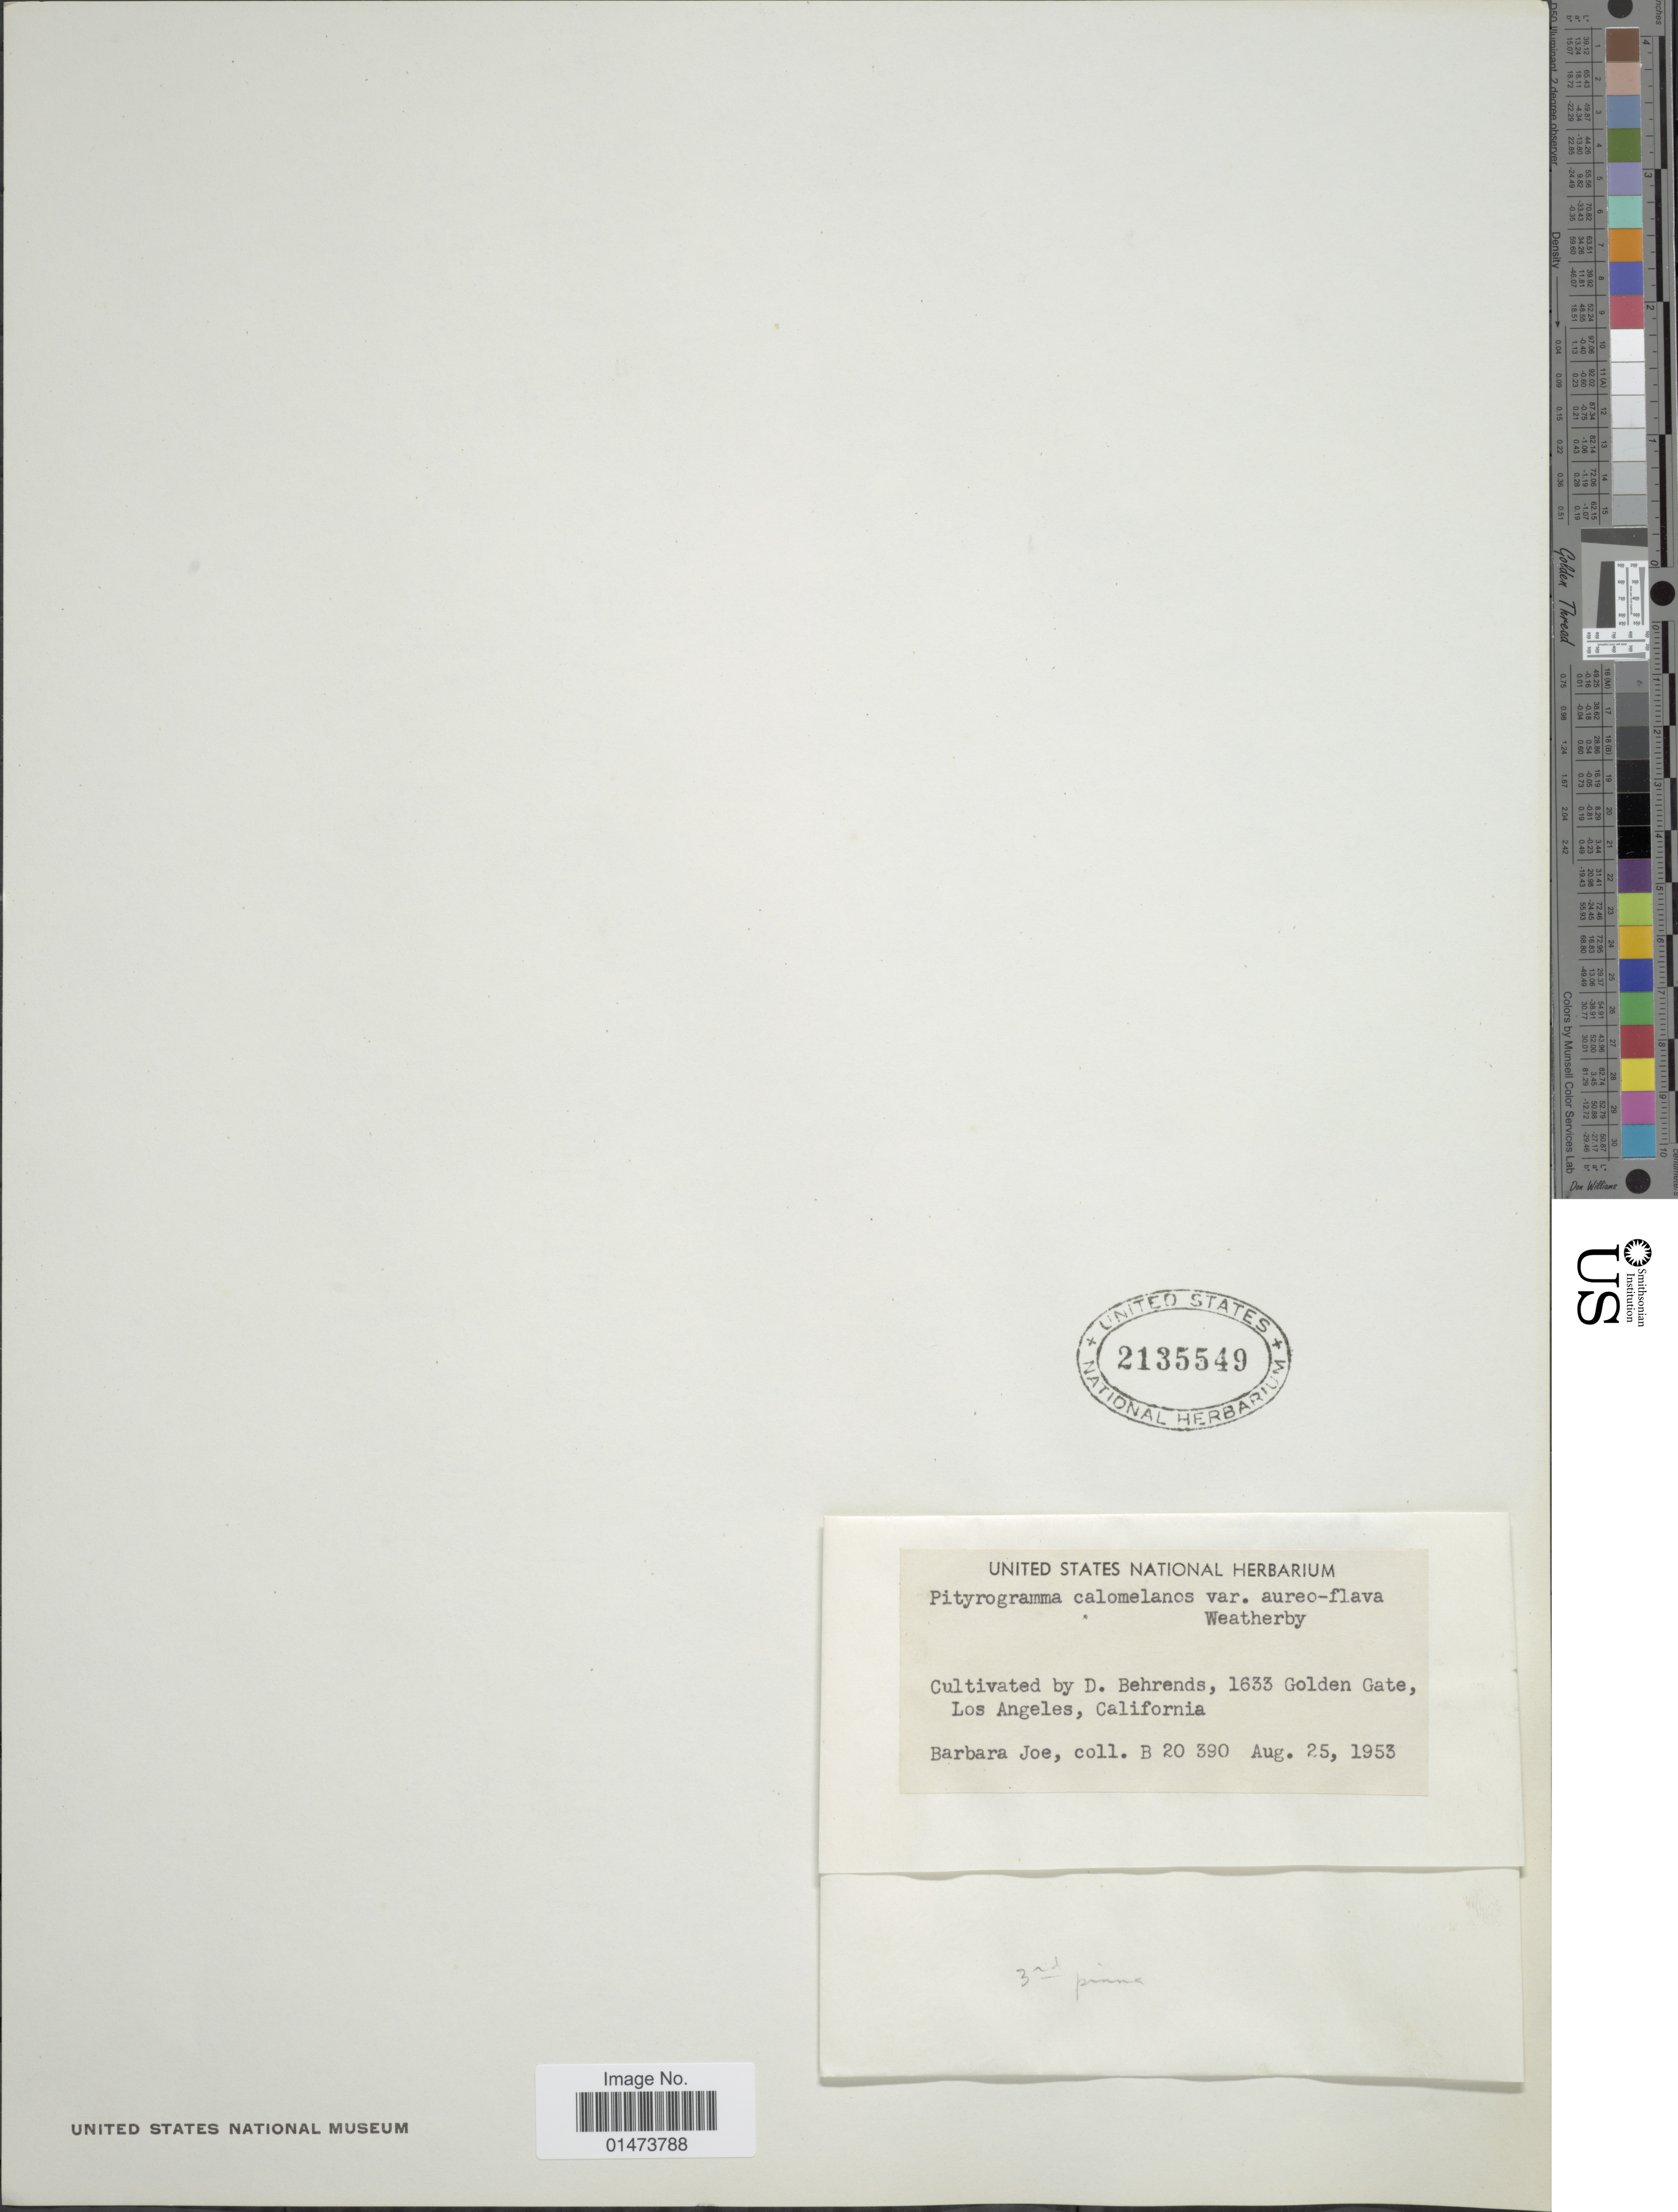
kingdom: Plantae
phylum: Tracheophyta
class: Polypodiopsida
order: Polypodiales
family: Pteridaceae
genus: Pityrogramma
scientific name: Pityrogramma calomelanos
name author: (L.) Link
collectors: B. Joe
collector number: B 20 390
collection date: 1953-08-25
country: United States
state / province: California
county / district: Los Angeles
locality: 1633 Golden Gate, Los Angeles.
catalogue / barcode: US 2135549